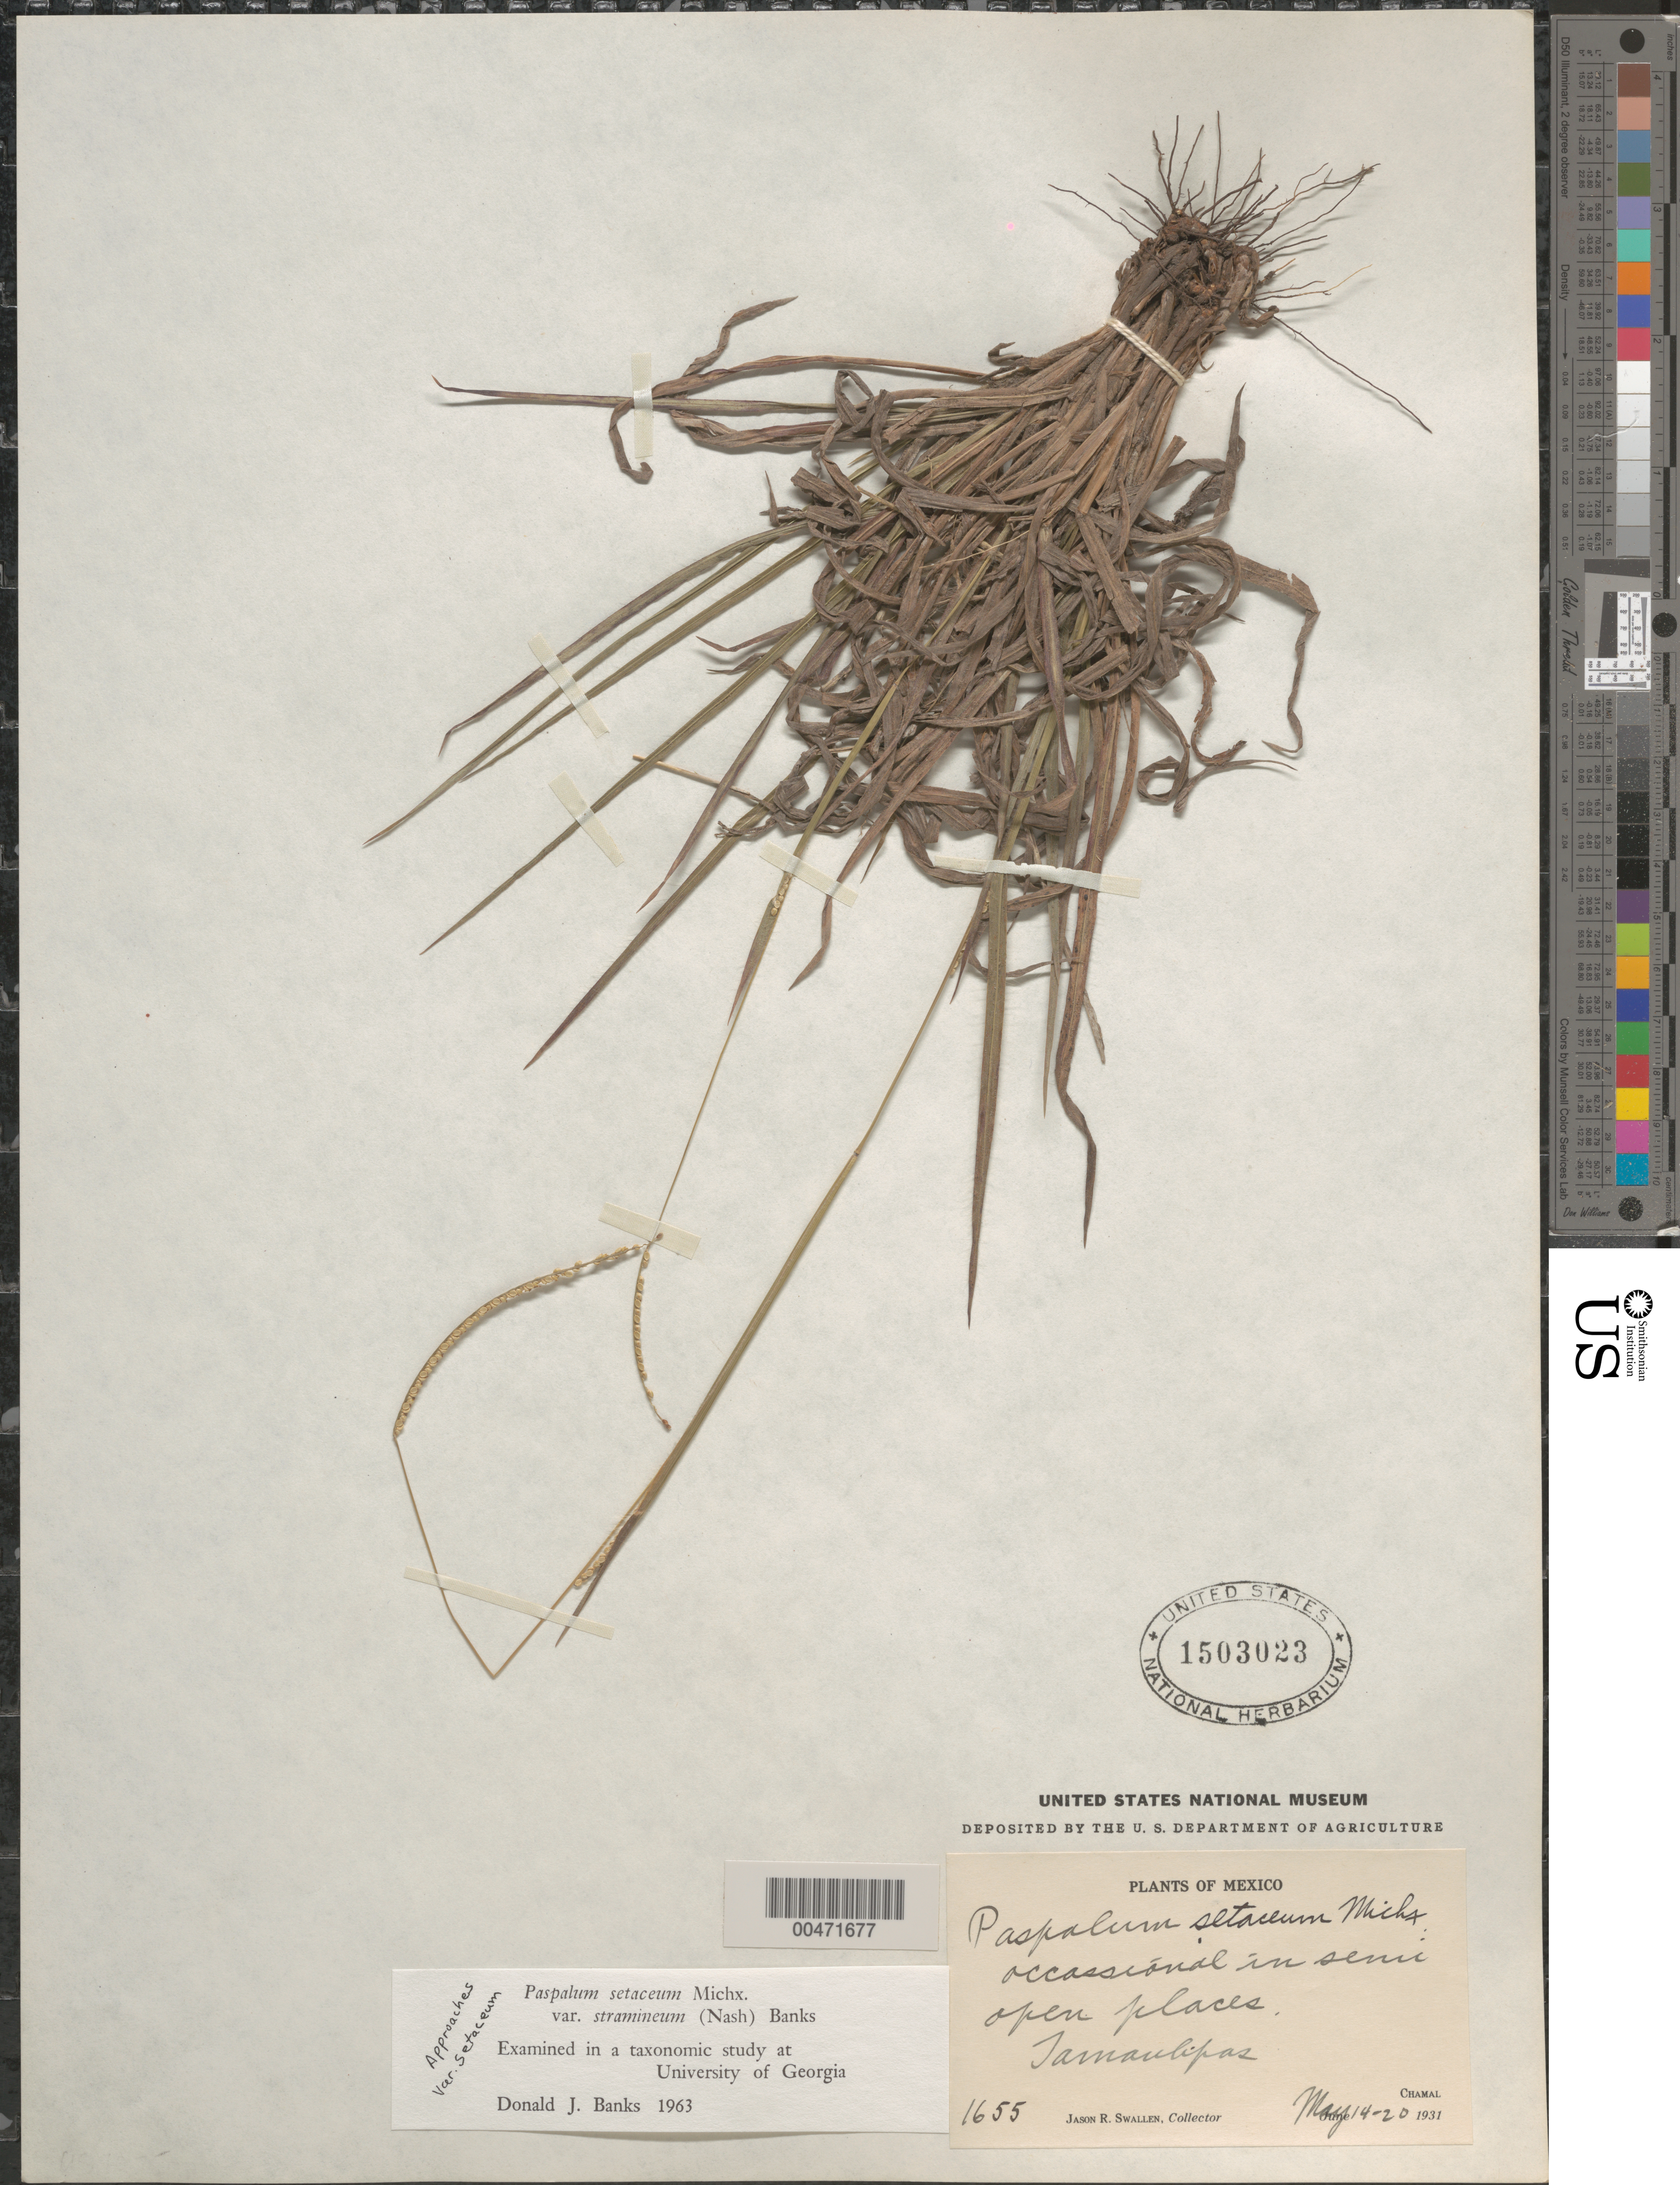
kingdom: Plantae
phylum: Tracheophyta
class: Liliopsida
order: Poales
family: Poaceae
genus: Paspalum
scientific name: Paspalum setaceum var. stramineum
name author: (Nash) D.J. Banks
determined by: Banks, D. J.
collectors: J. R. Swallen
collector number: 1655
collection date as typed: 14 May 1931 to 20 May 1931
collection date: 1931-05-14/1931-05-20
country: Mexico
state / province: Tamaulipas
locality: Chamal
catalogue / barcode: US 1503023